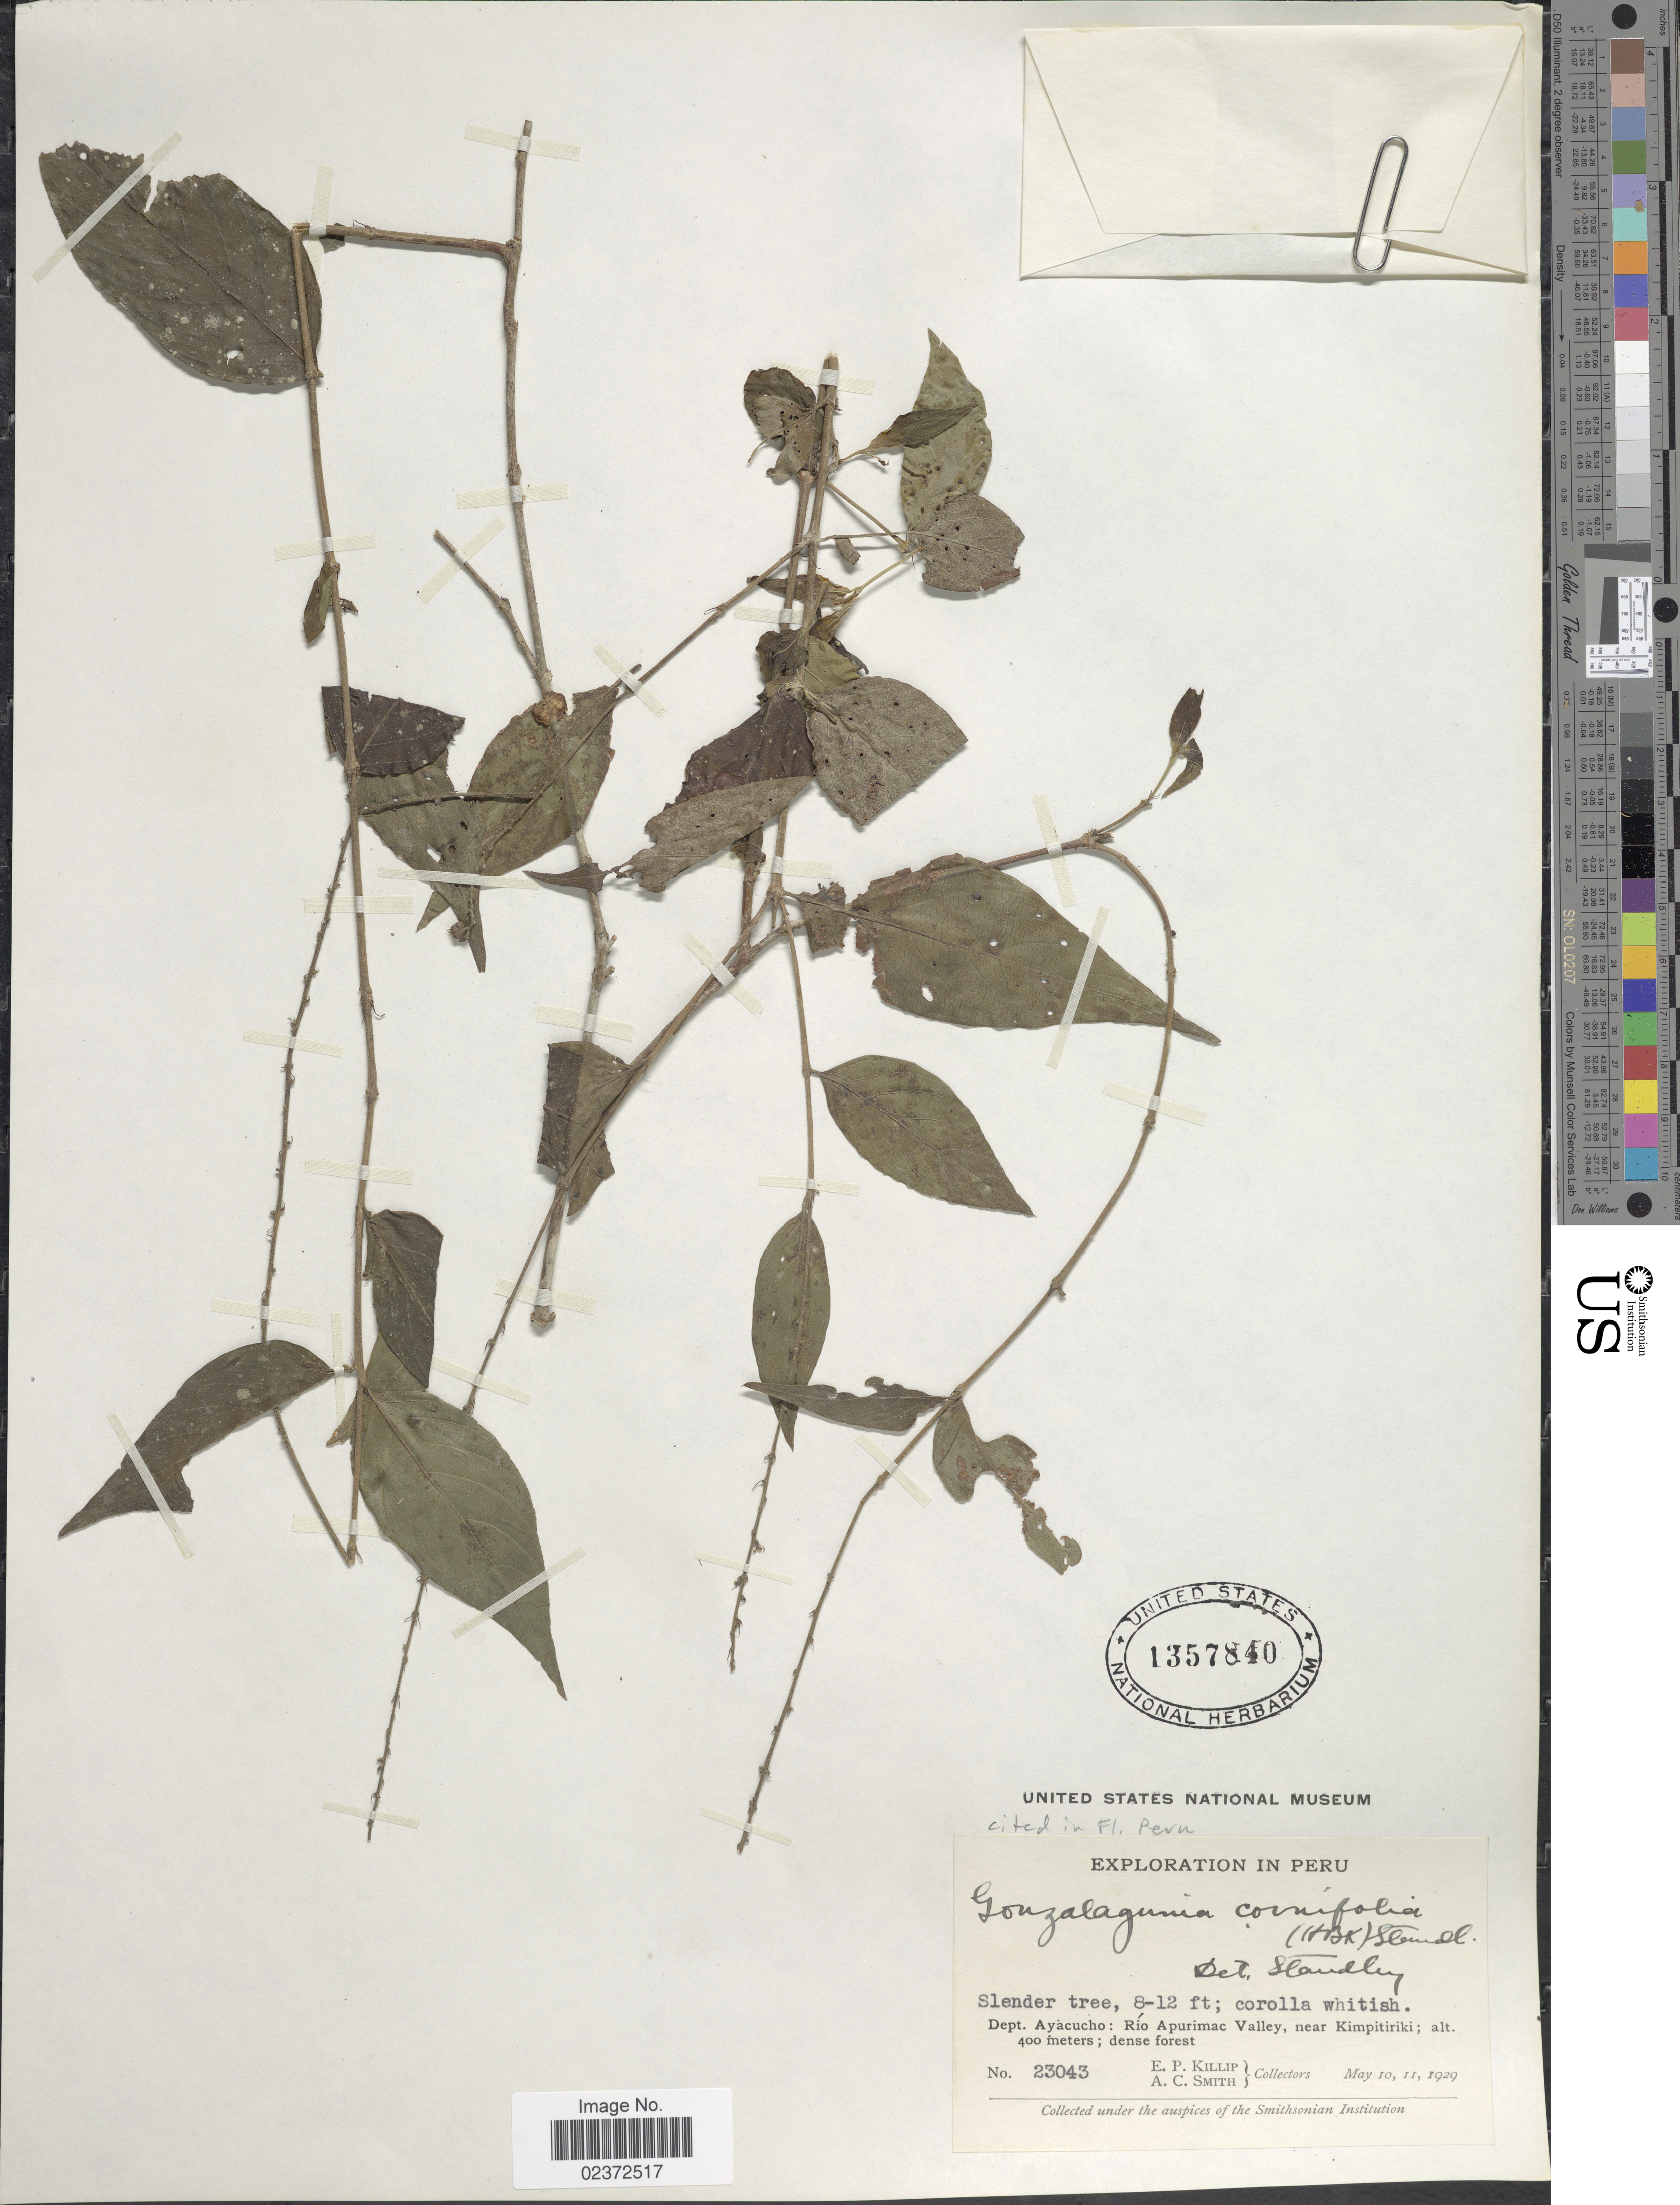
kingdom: Plantae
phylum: Tracheophyta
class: Magnoliopsida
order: Gentianales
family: Rubiaceae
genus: Gonzalagunia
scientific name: Gonzalagunia cornifolia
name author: (Kunth) Standl.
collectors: E. P. Killip & A. C. Smith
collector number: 23043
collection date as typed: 9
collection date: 1929-05-10/1929-05-11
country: Peru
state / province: Ayacucho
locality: Río Apurimac Valley, near Kimpitiriki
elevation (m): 400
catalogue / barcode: US 1357840